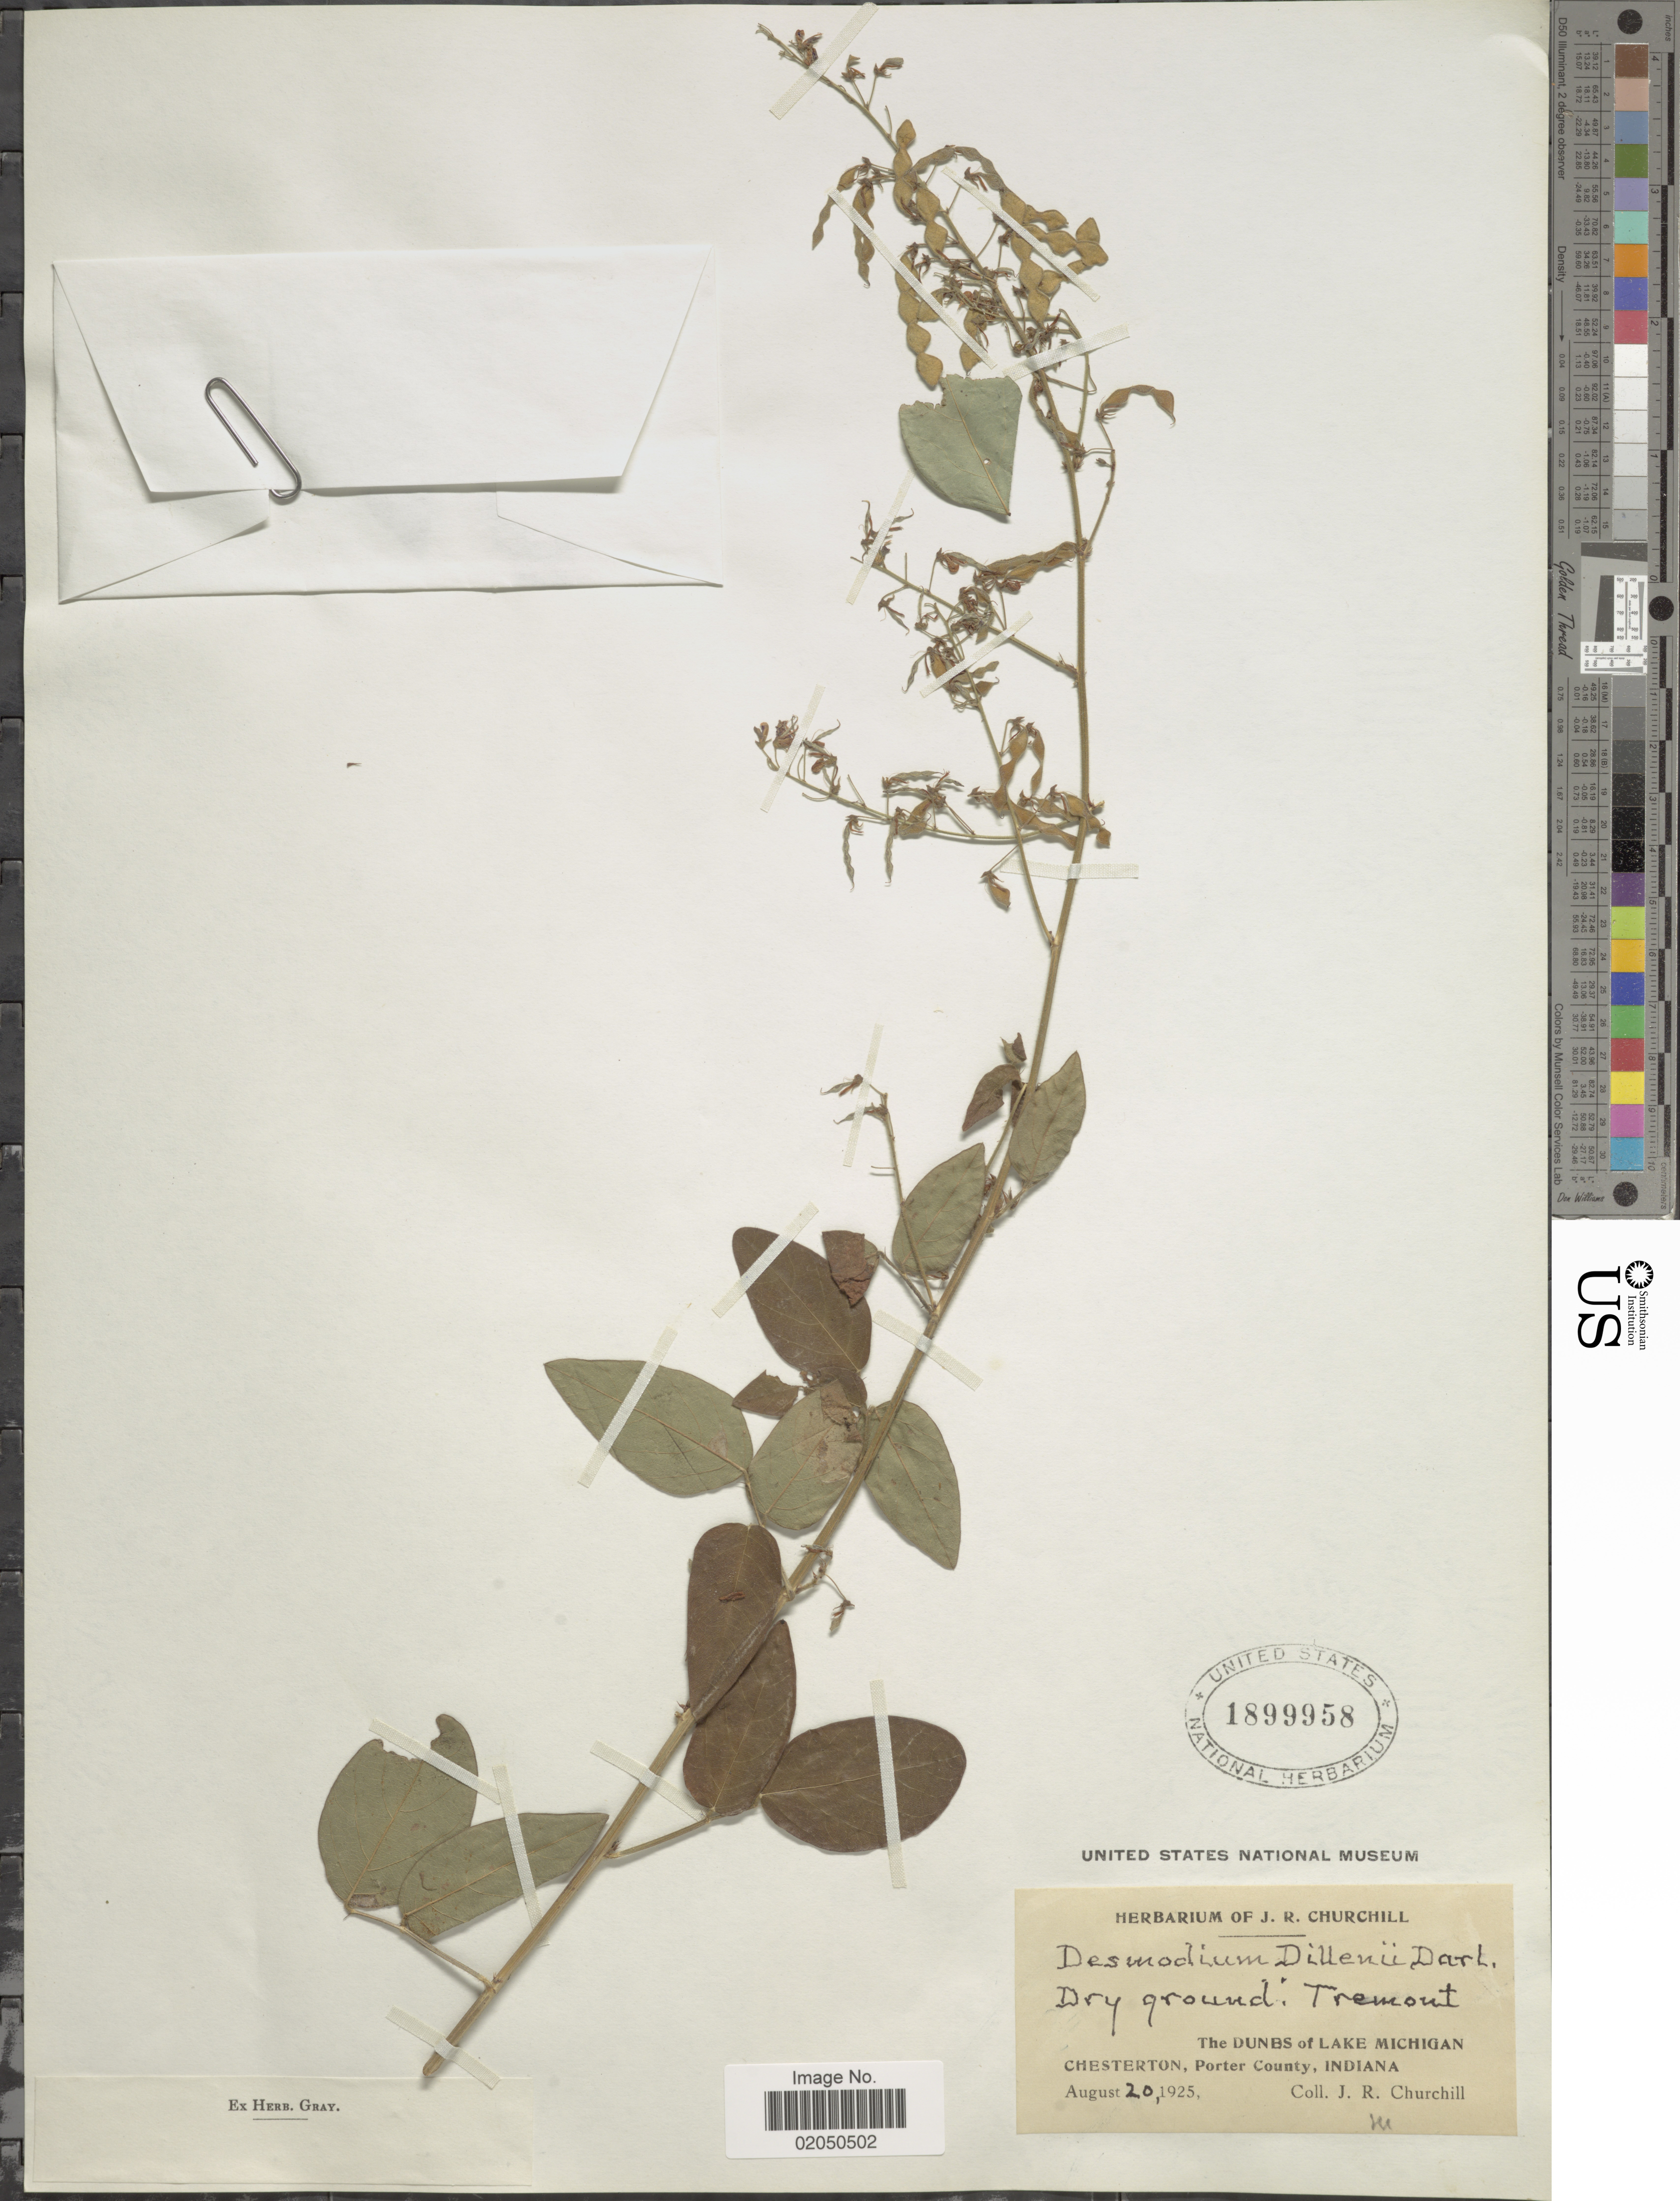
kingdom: Plantae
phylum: Tracheophyta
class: Magnoliopsida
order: Fabales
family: Fabaceae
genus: Desmodium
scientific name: Desmodium glabellum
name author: (Michx.) DC.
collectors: J. Churchill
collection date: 1925-08-20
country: United States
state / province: Indiana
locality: The Dunbs of Lake Michigan, Chesterton, Porter County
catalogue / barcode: US 1899958